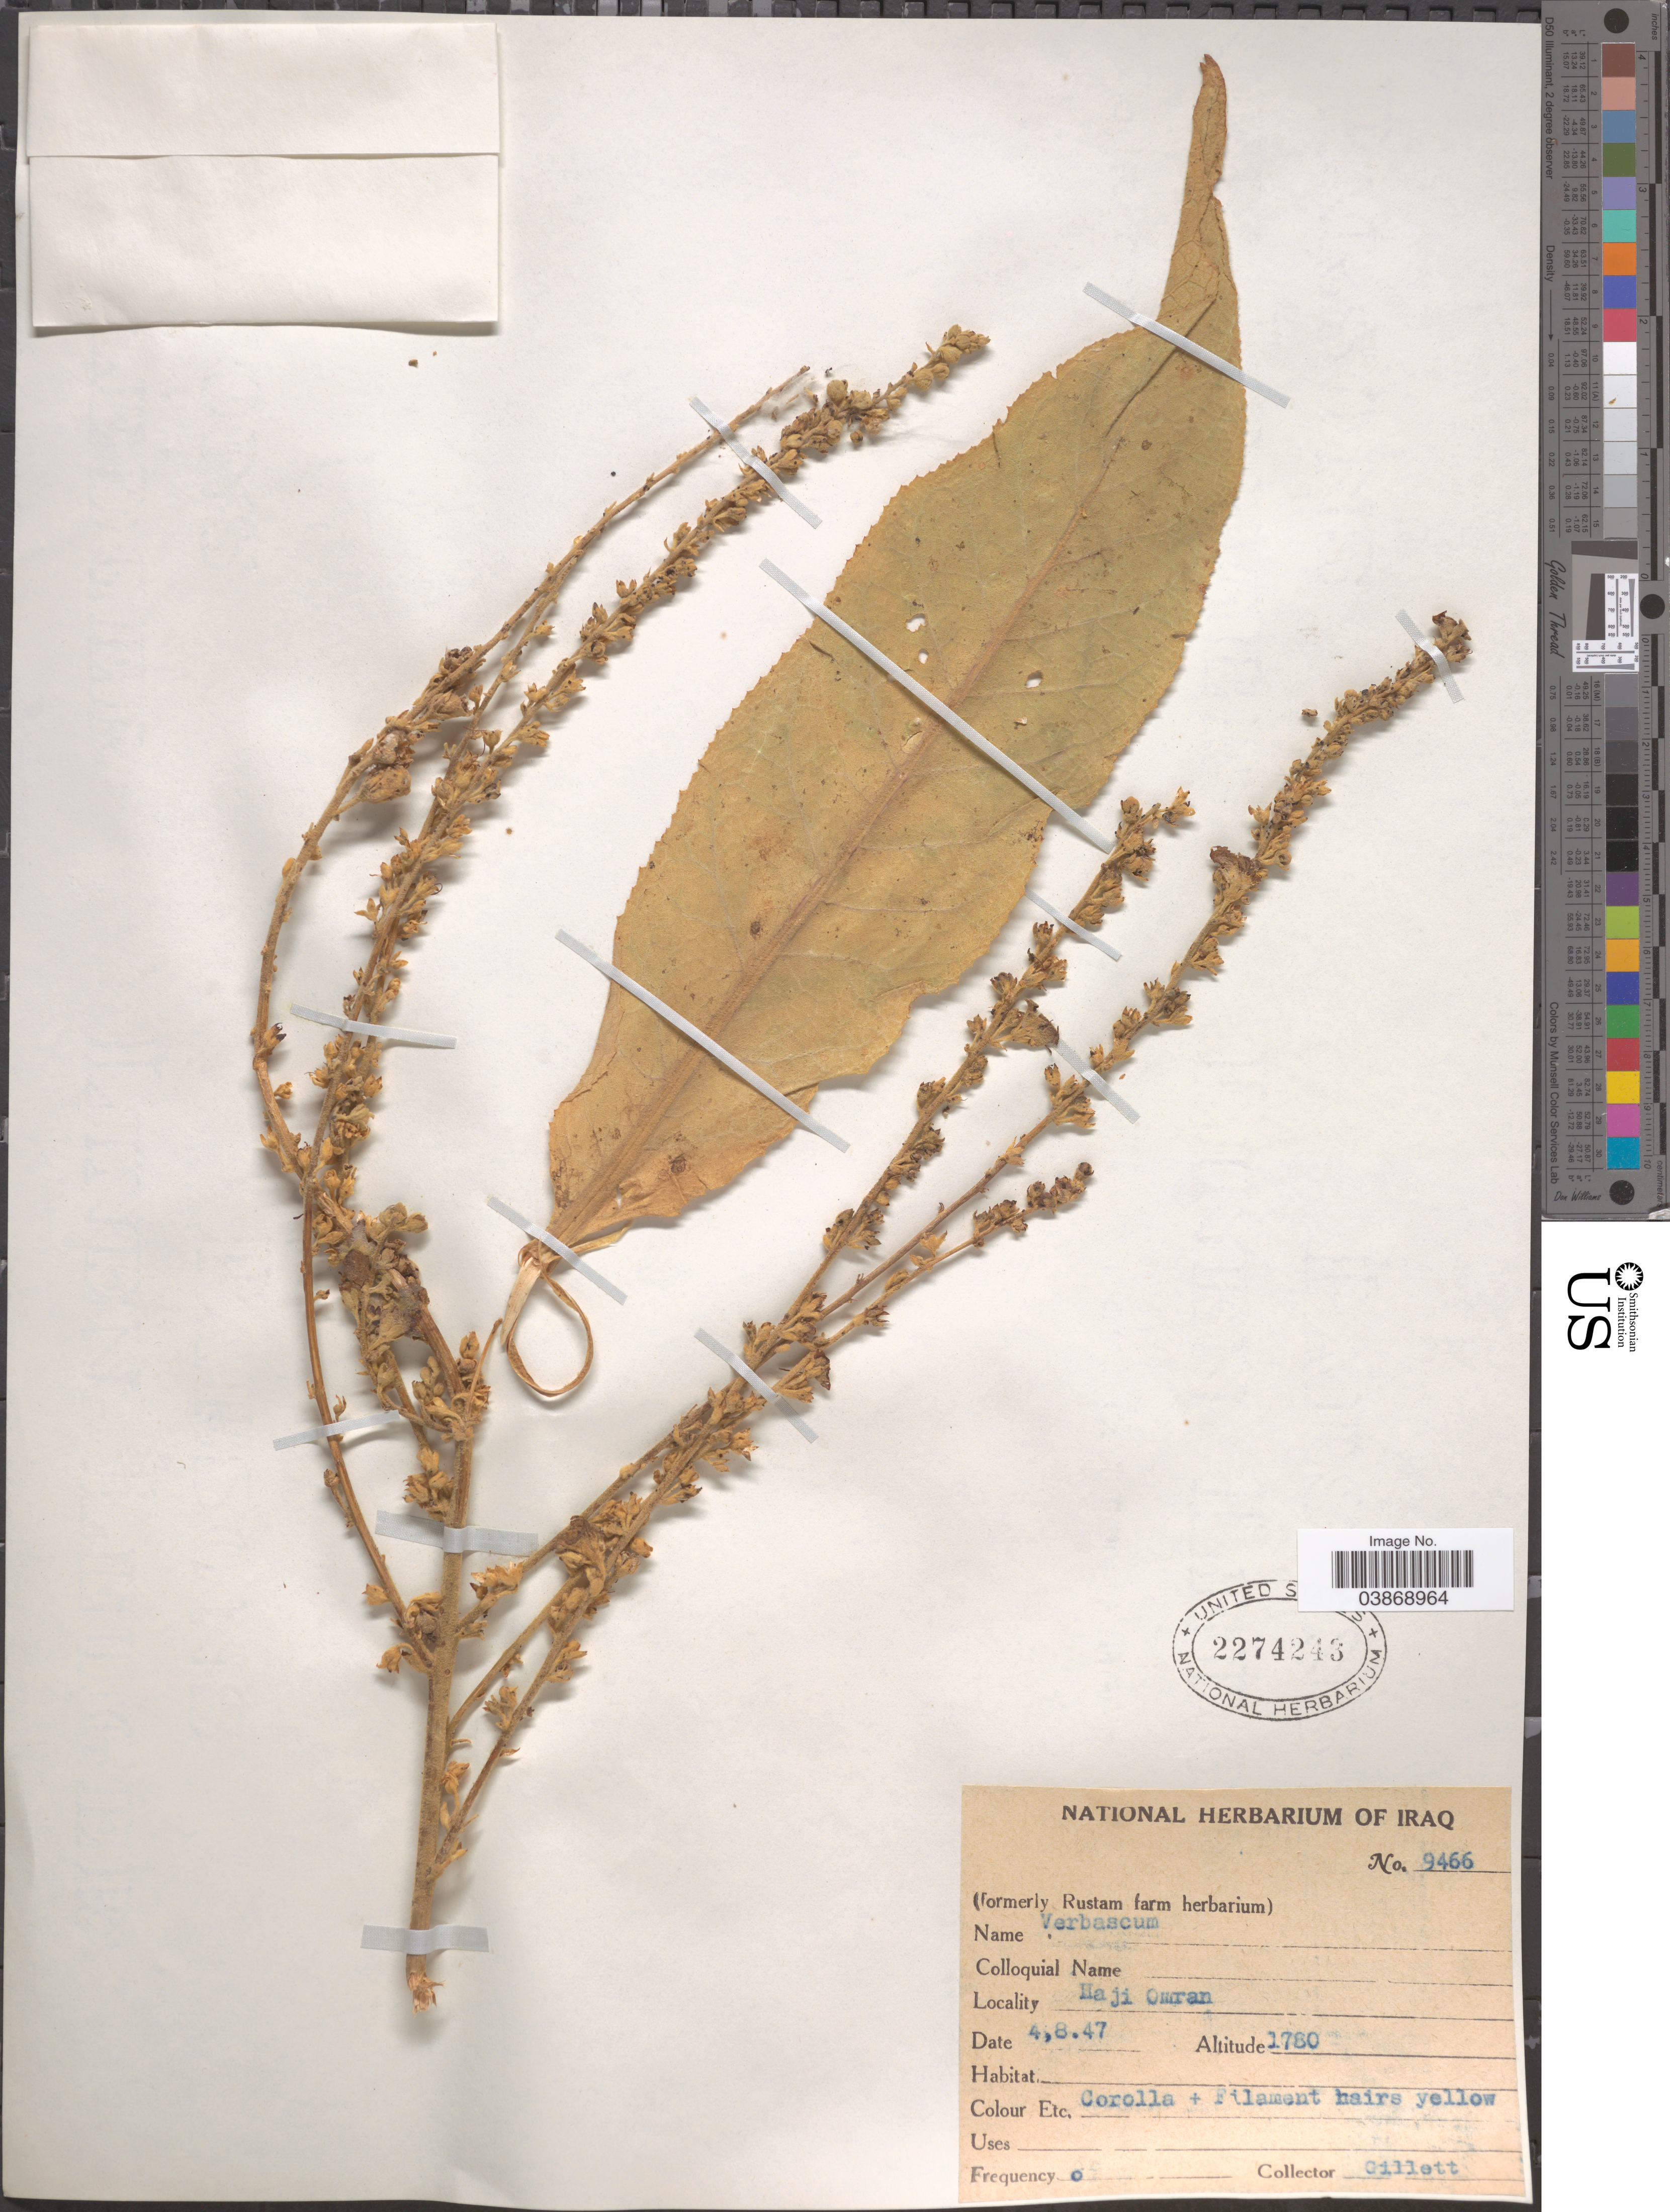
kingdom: Plantae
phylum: Tracheophyta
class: Magnoliopsida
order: Lamiales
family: Scrophulariaceae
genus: Verbascum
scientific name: Verbascum sp.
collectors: Gillett, --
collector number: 9466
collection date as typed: Transcribed d/m/y: 4/8/47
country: Iraq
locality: Haji Omran.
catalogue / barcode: US 2274243